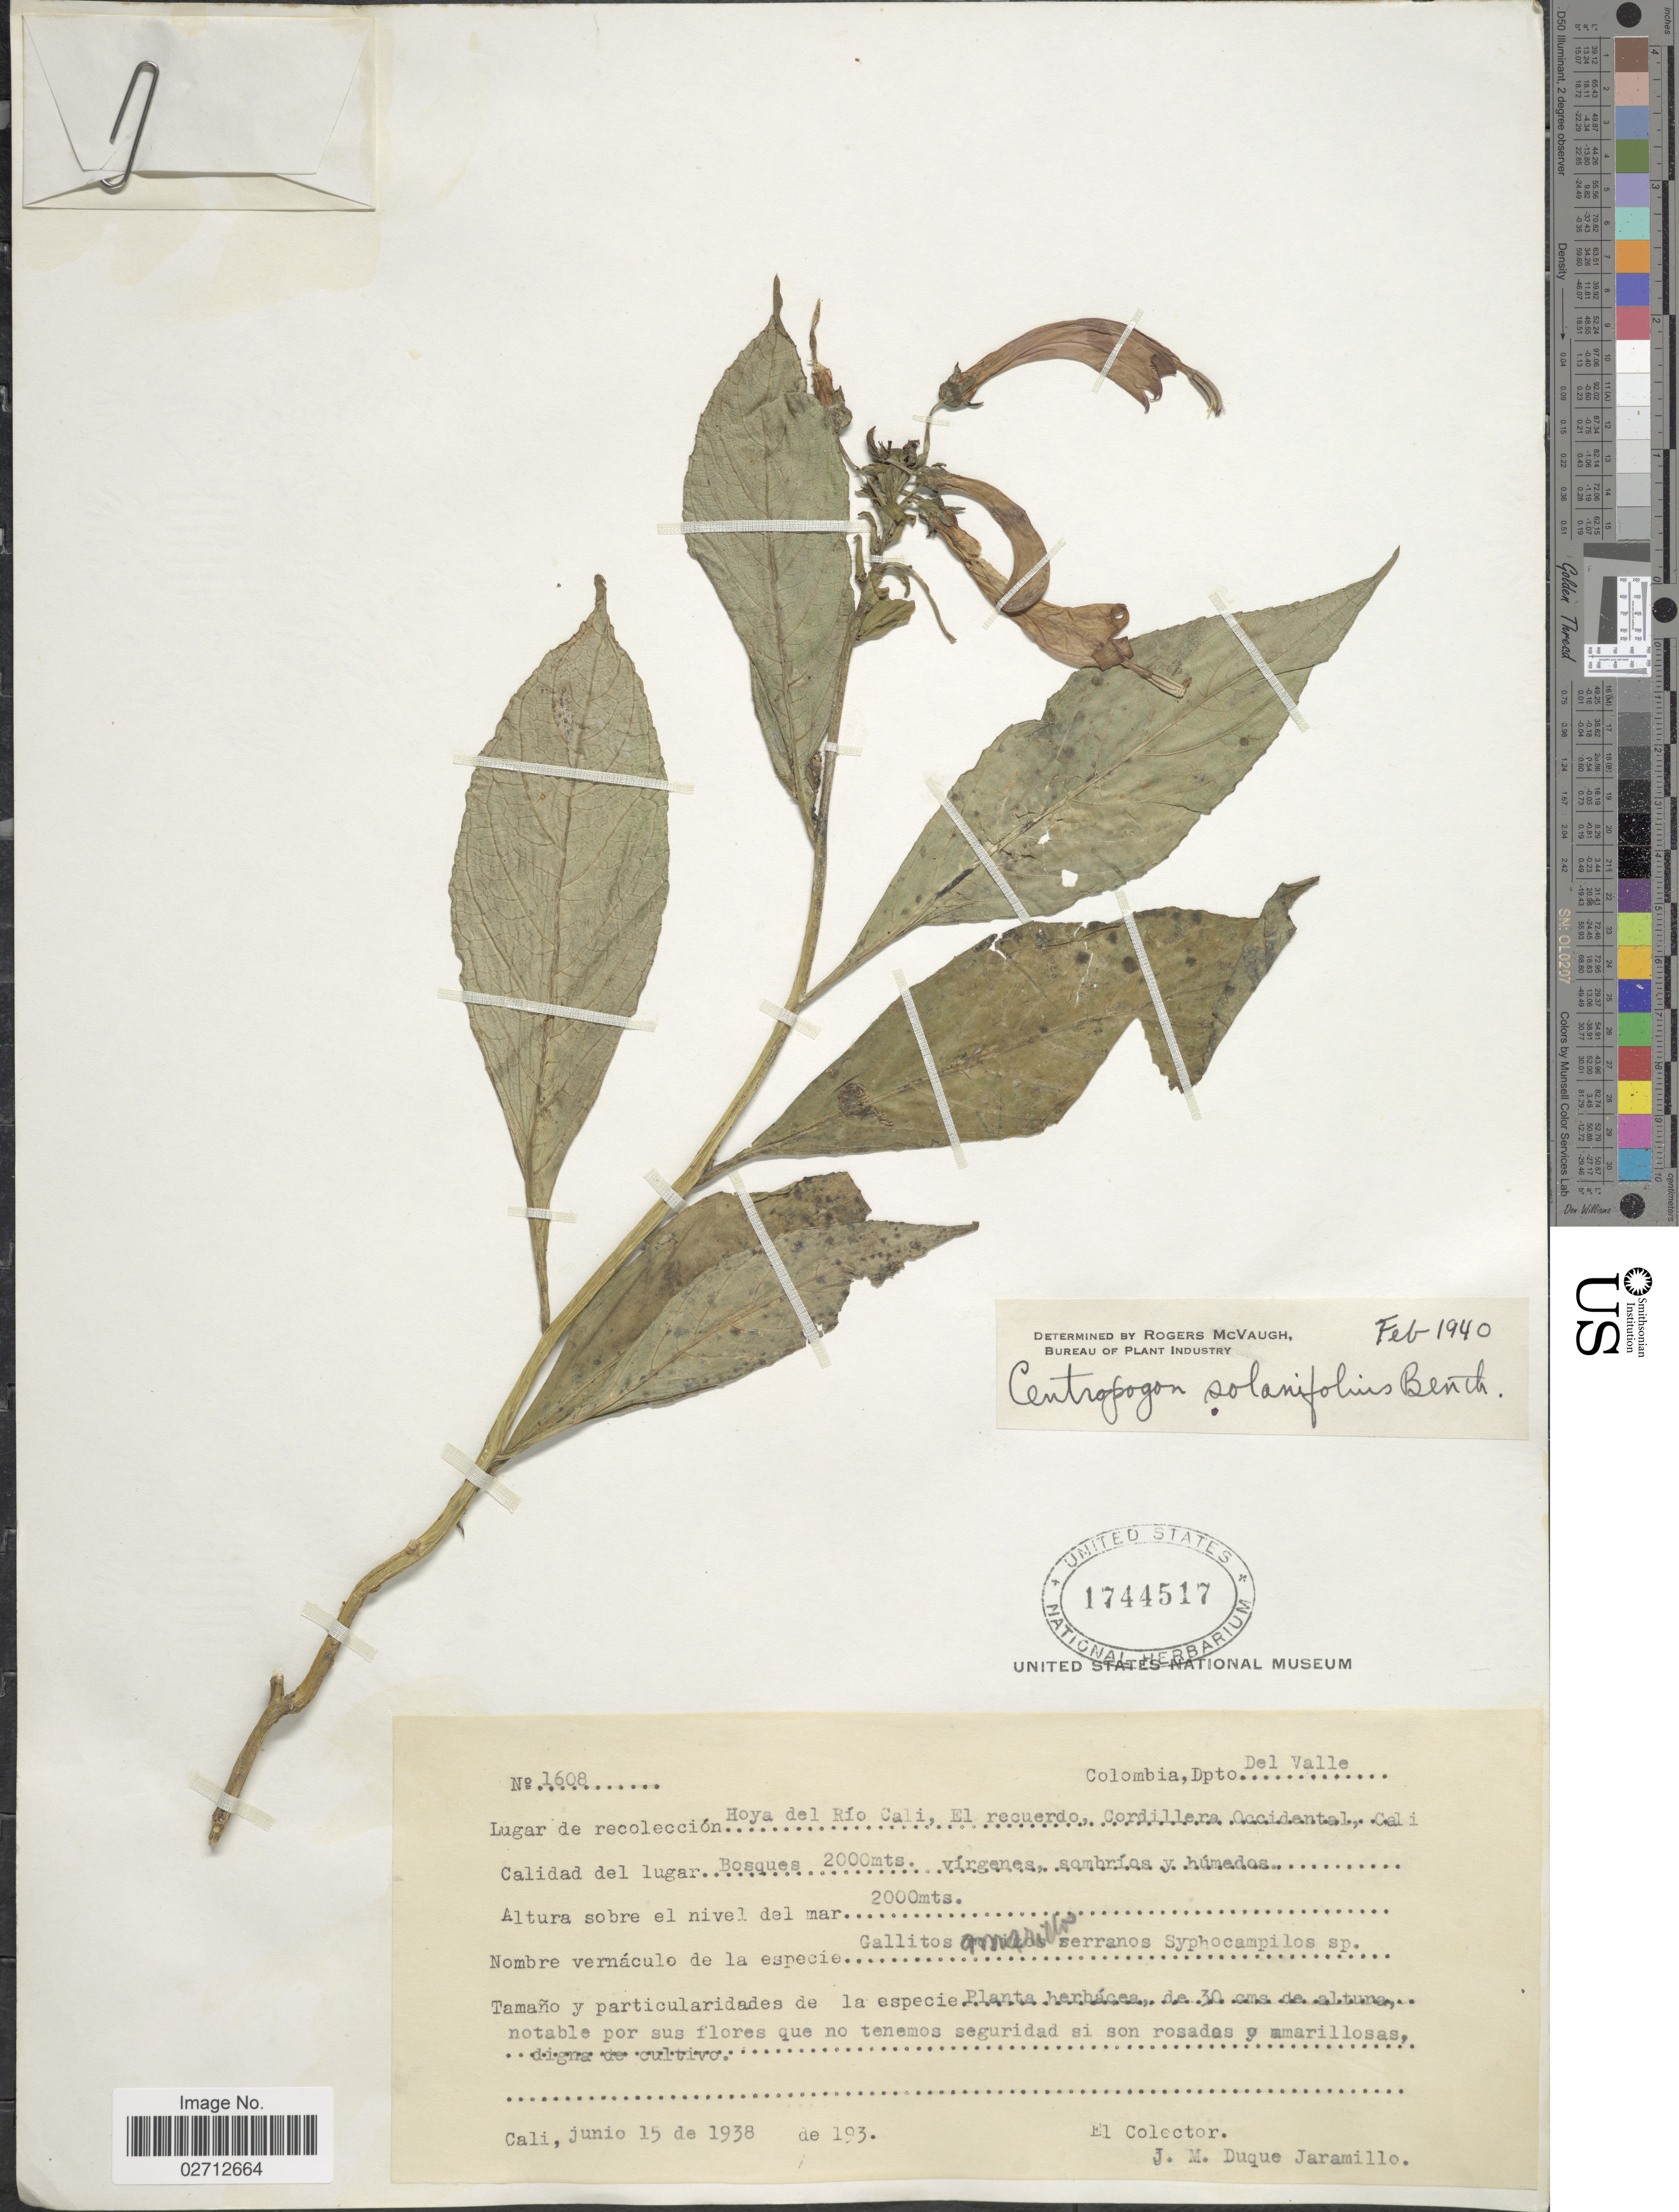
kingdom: Plantae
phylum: Tracheophyta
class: Magnoliopsida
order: Asterales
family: Campanulaceae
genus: Centropogon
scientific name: Centropogon solanifolius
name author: Benth.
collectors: J. M. Duque Jaramillo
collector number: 1608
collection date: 1938-06-15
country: Colombia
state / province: Valle del Cauca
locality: Dpto Del Valle, Hoya del Río Cali, El recuerdo, Cordillera Occidental, Cali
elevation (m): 2000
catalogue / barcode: US 1744517